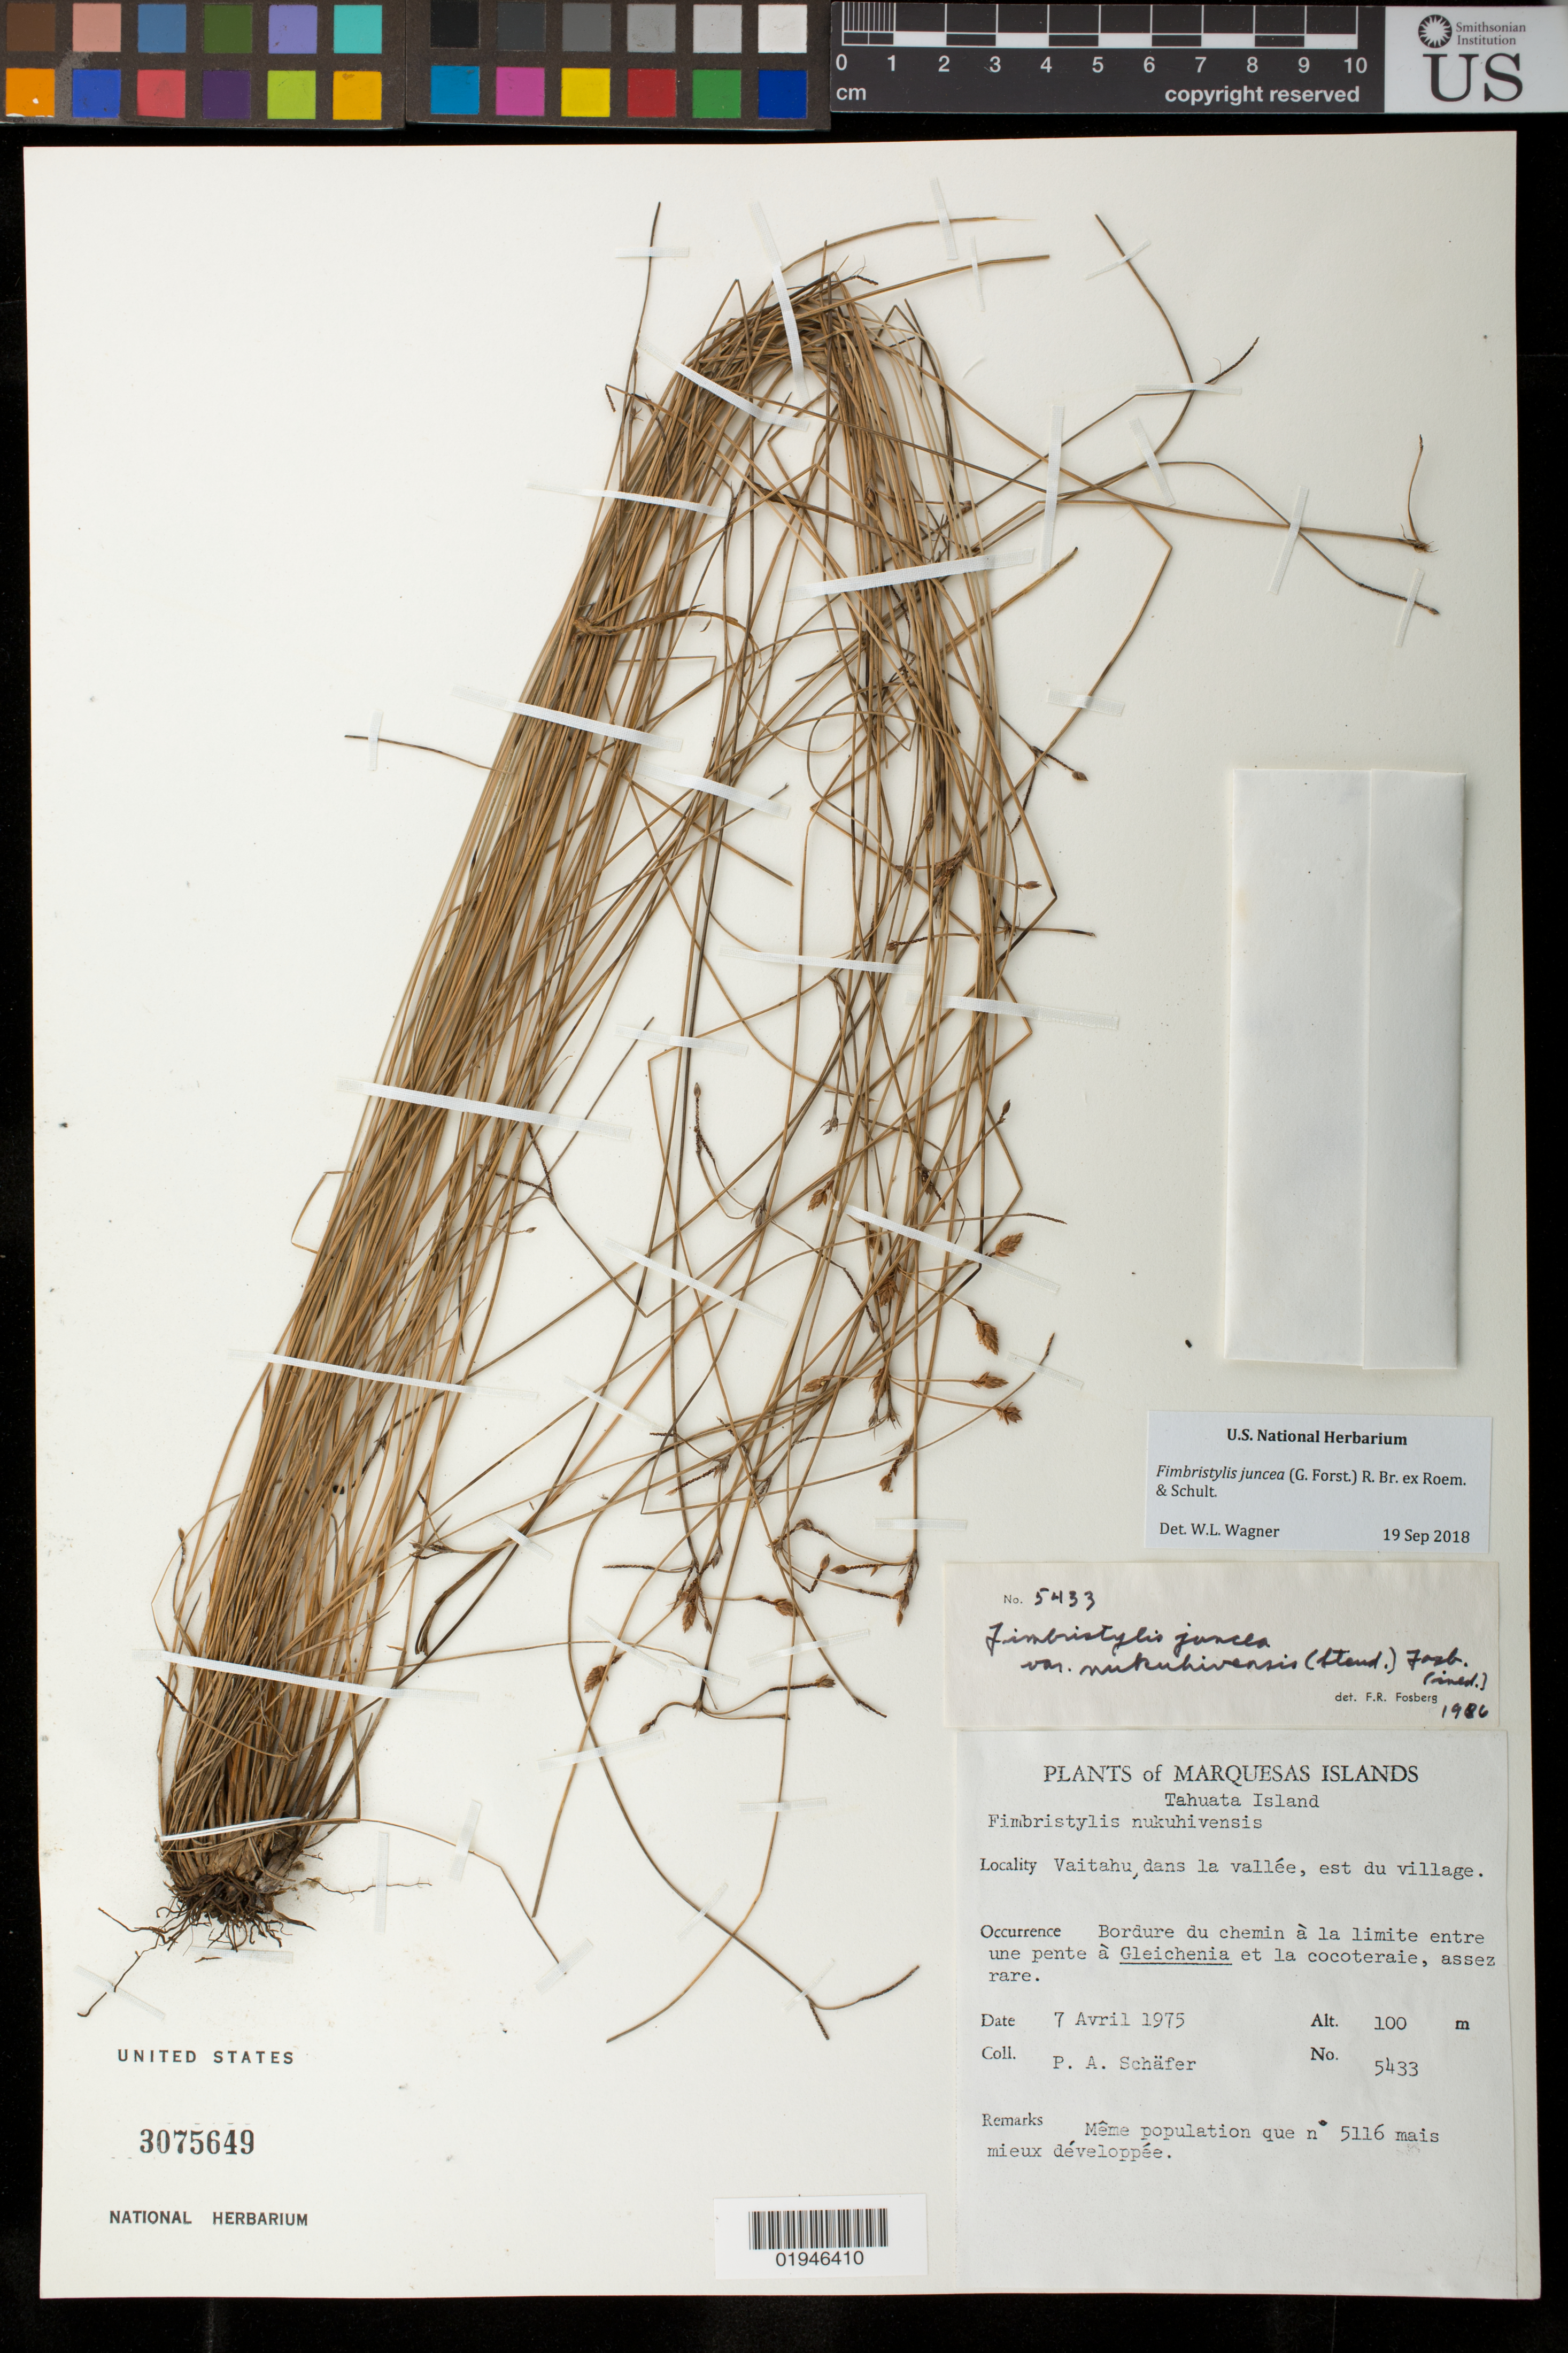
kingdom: Plantae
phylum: Tracheophyta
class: Liliopsida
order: Poales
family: Cyperaceae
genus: Fimbristylis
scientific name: Fimbristylis juncea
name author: (G. Forst.) Br. ex Roem. & Schult.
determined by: Wagner, W. L., (BOT), Smithsonian Institution - National Museum of Natural History (UNITED STATES)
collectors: P. A. Schäfer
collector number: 5433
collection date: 1975-04-07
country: French Polynesia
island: Tahuata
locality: Vaitahu, in the valley, E of village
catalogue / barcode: US 3075649